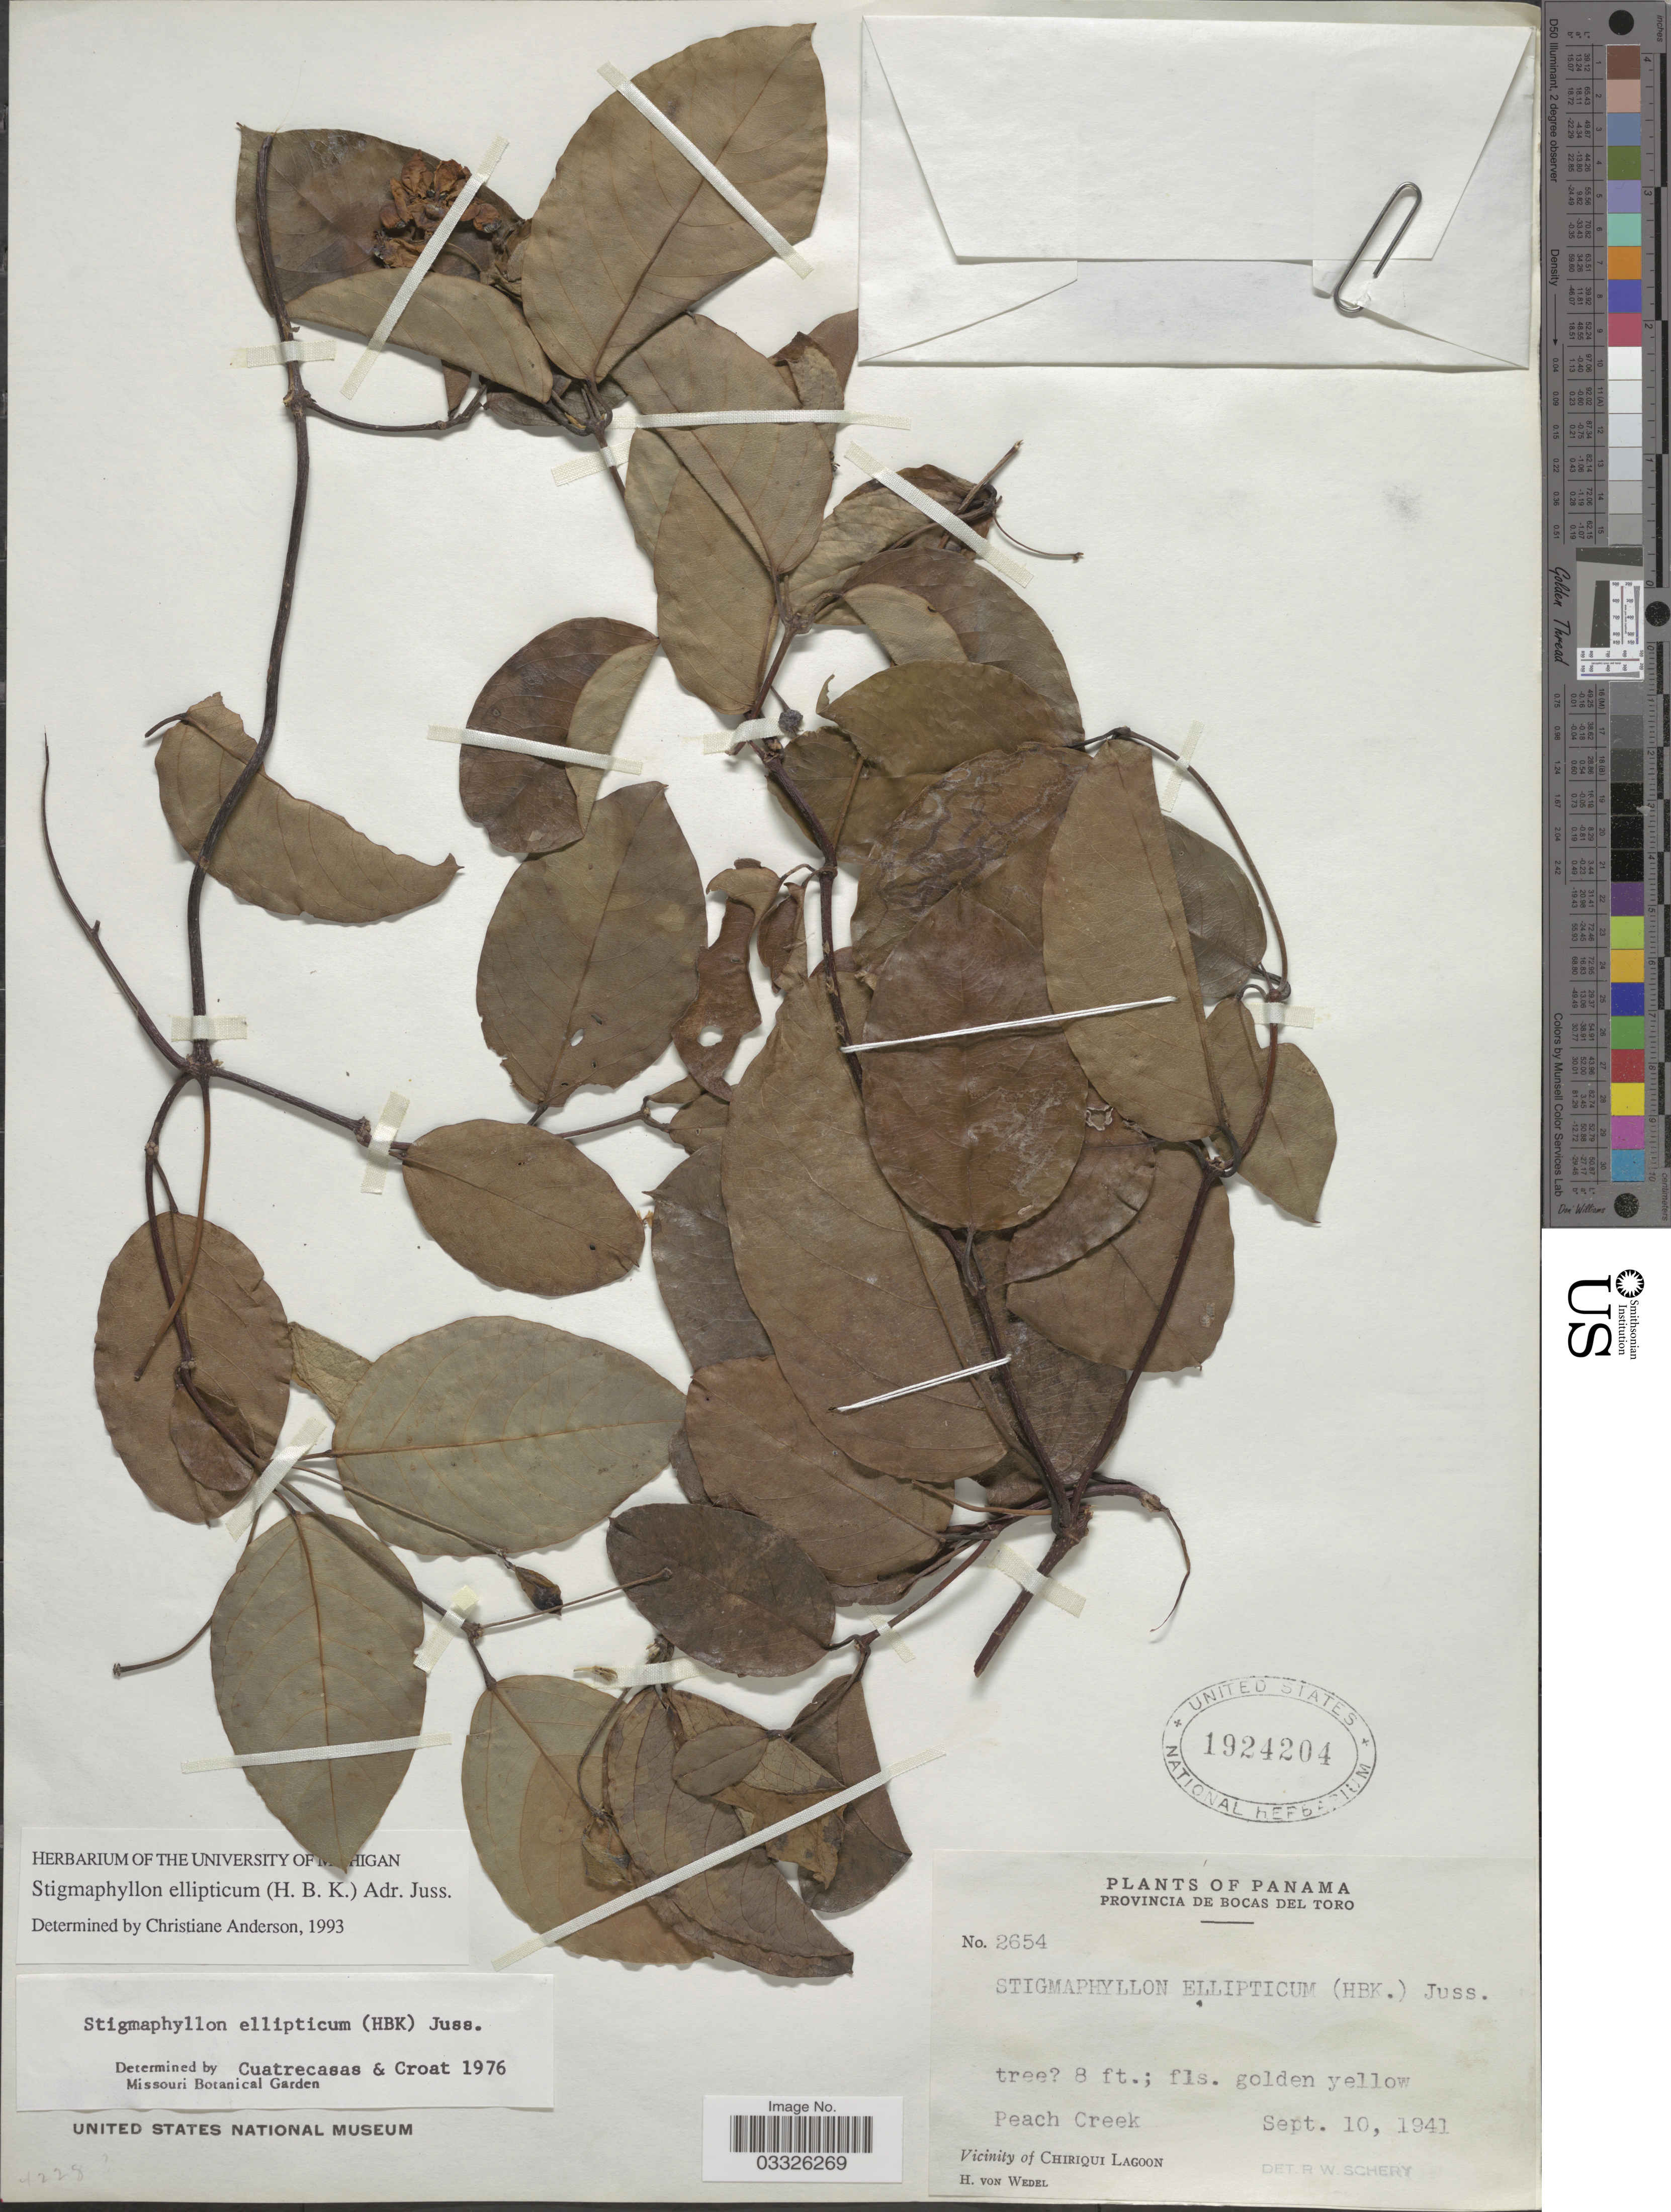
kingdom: Plantae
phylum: Tracheophyta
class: Magnoliopsida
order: Malpighiales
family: Malpighiaceae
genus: Stigmaphyllon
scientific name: Stigmaphyllon ellipticum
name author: (Kunth) A. Juss.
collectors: H. von Wedel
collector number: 2654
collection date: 1941-09-10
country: Panama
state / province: Bocas del Toro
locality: Peach Creek. Vicinity of Chiriqui Lagoon.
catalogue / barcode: US 1924204